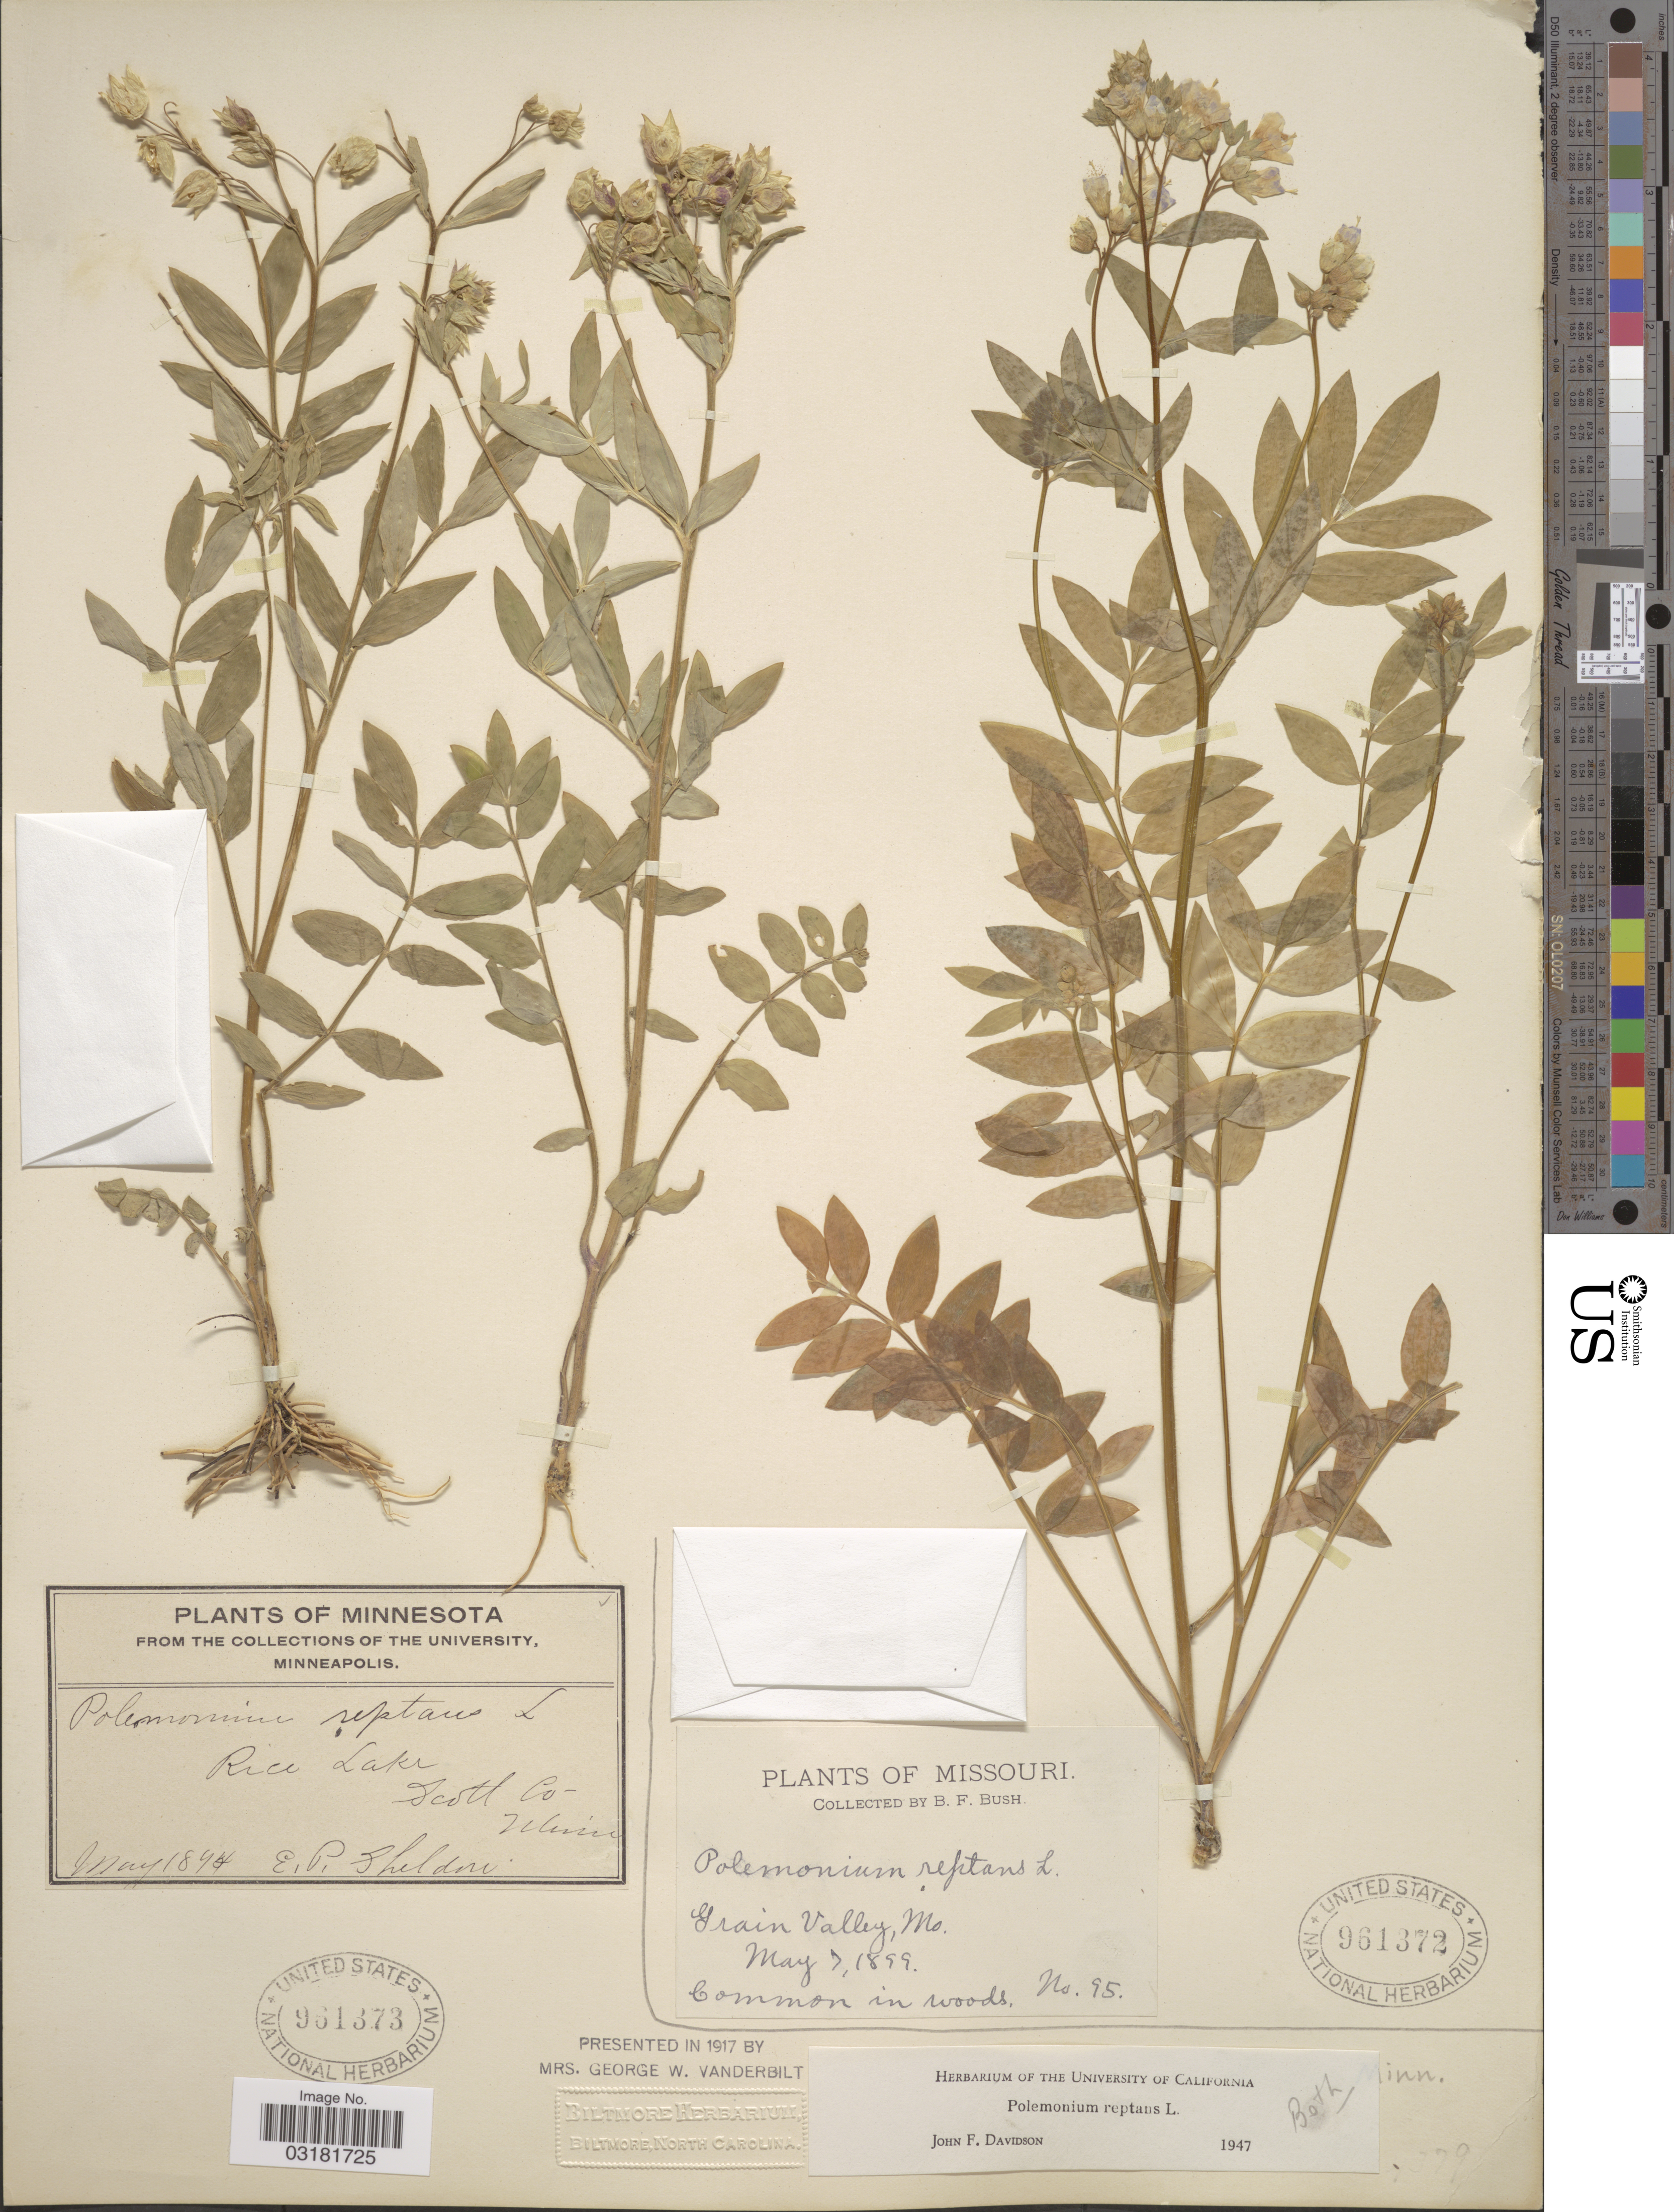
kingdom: Plantae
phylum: Tracheophyta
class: Magnoliopsida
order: Ericales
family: Polemoniaceae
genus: Polemonium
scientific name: Polemonium reptans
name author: L.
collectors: B. F. Bush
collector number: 95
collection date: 1899-05-07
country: United States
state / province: Missouri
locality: Grain Valley, Mo.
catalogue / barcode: US 961372